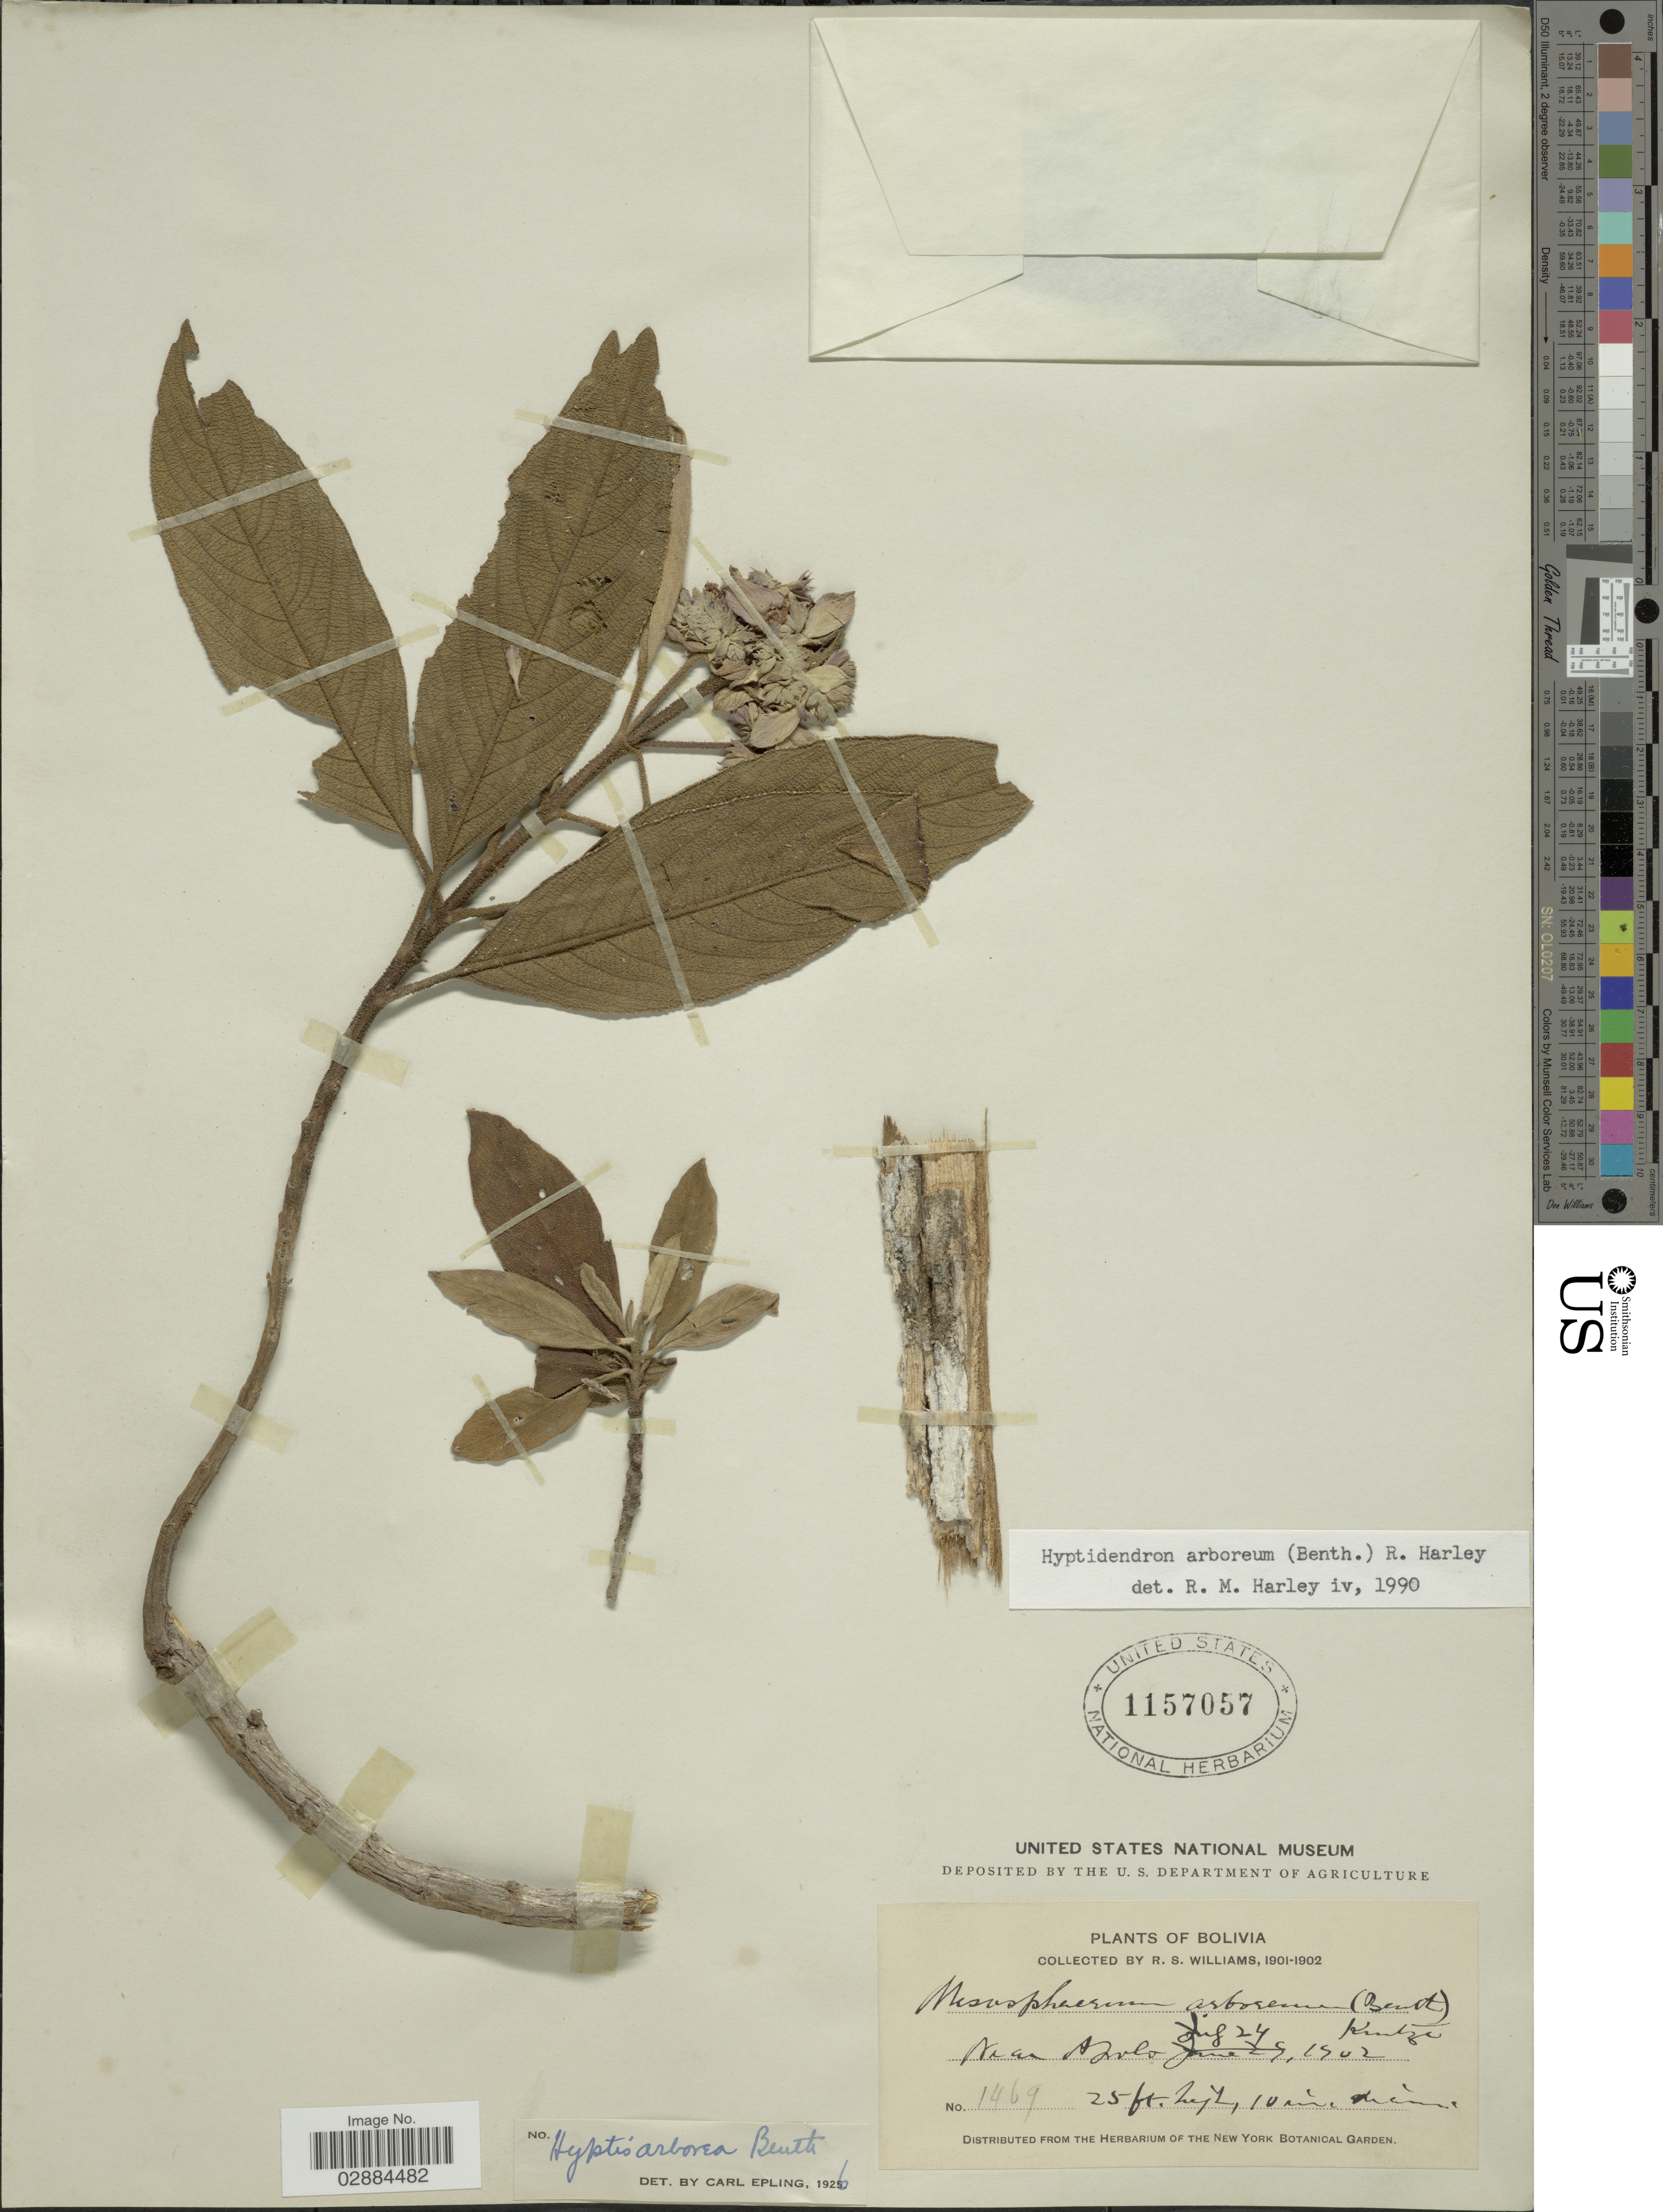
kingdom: Plantae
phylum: Tracheophyta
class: Magnoliopsida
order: Lamiales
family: Lamiaceae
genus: Hyptidendron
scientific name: Hyptidendron arboreum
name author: (Benth.) Harley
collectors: R. S. Williams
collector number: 1469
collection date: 1902-07-24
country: Bolivia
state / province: La Paz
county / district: Franz Tamayo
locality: Near Apolo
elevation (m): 8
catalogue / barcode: US 1157057